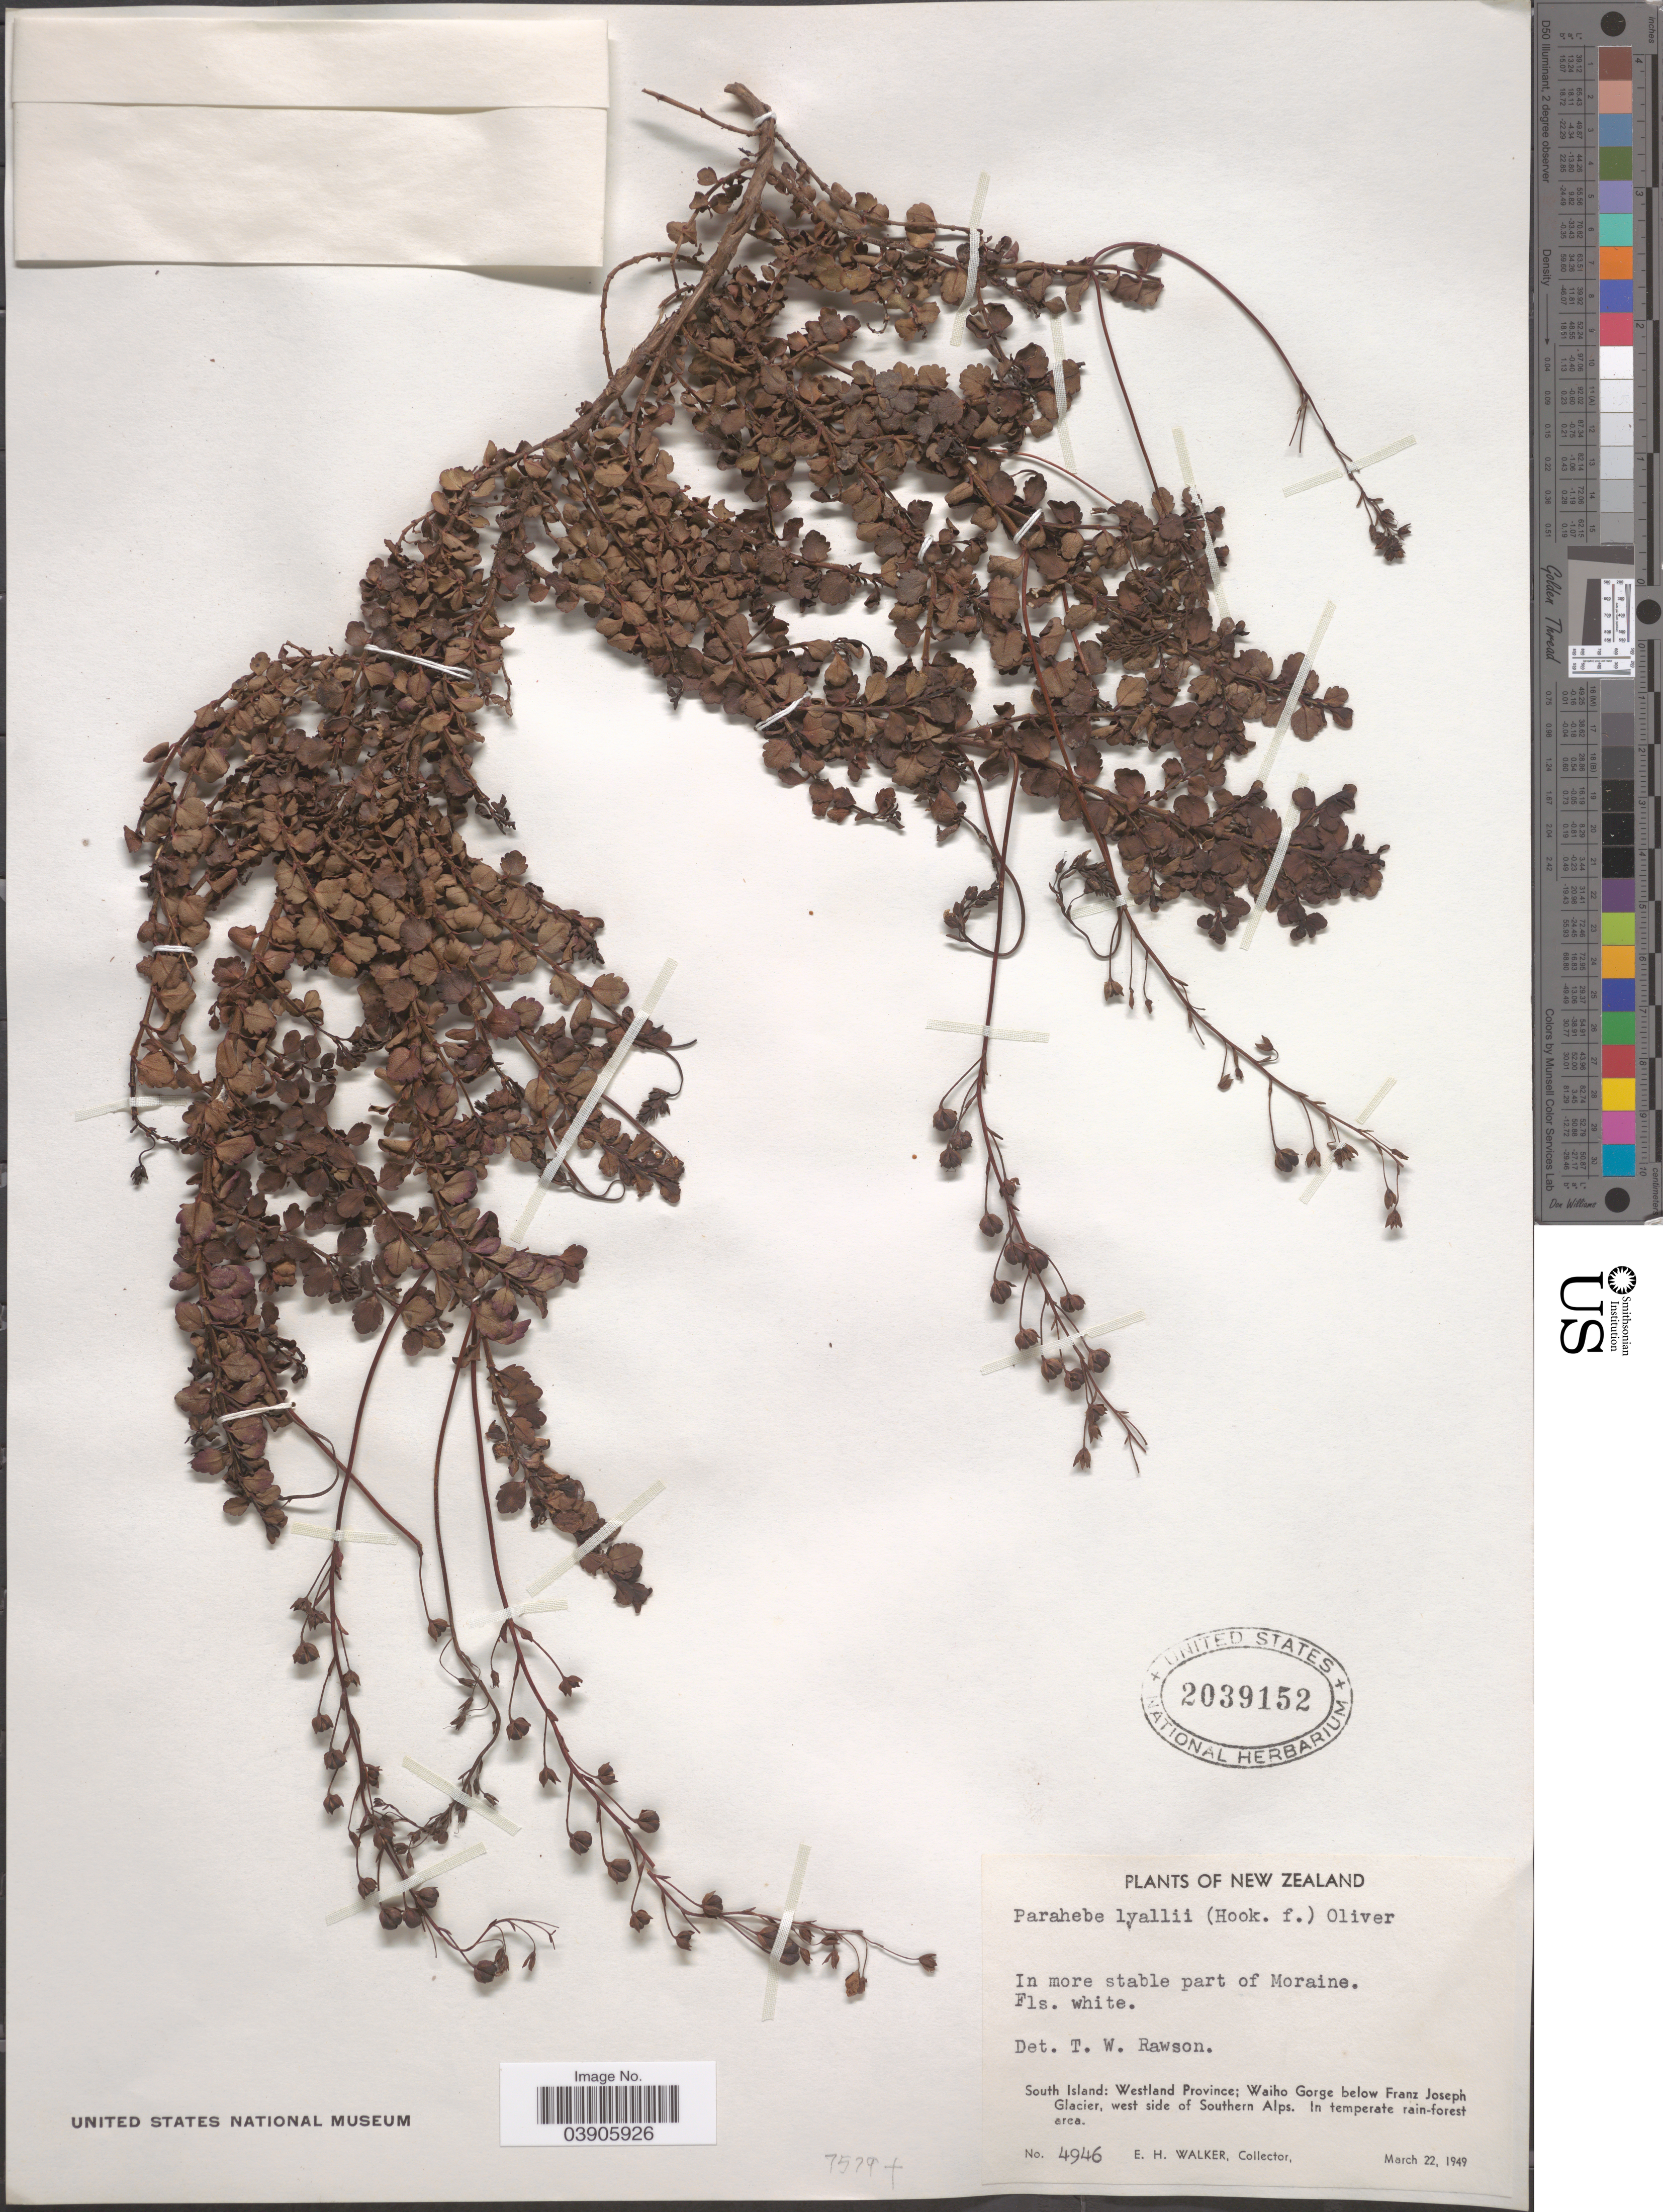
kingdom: Plantae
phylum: Tracheophyta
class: Magnoliopsida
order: Lamiales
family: Plantaginaceae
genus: Hebe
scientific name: Hebe lyallii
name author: (Hook. f.) A. Wall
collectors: E. H. Walker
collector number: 4946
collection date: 1949-03-22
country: New Zealand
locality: In more stable part of Moraine. South Island: Westland Province; Waiho Gorge below Franz Joseph Glacier, west side of Southern Alps.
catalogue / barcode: US 2039152